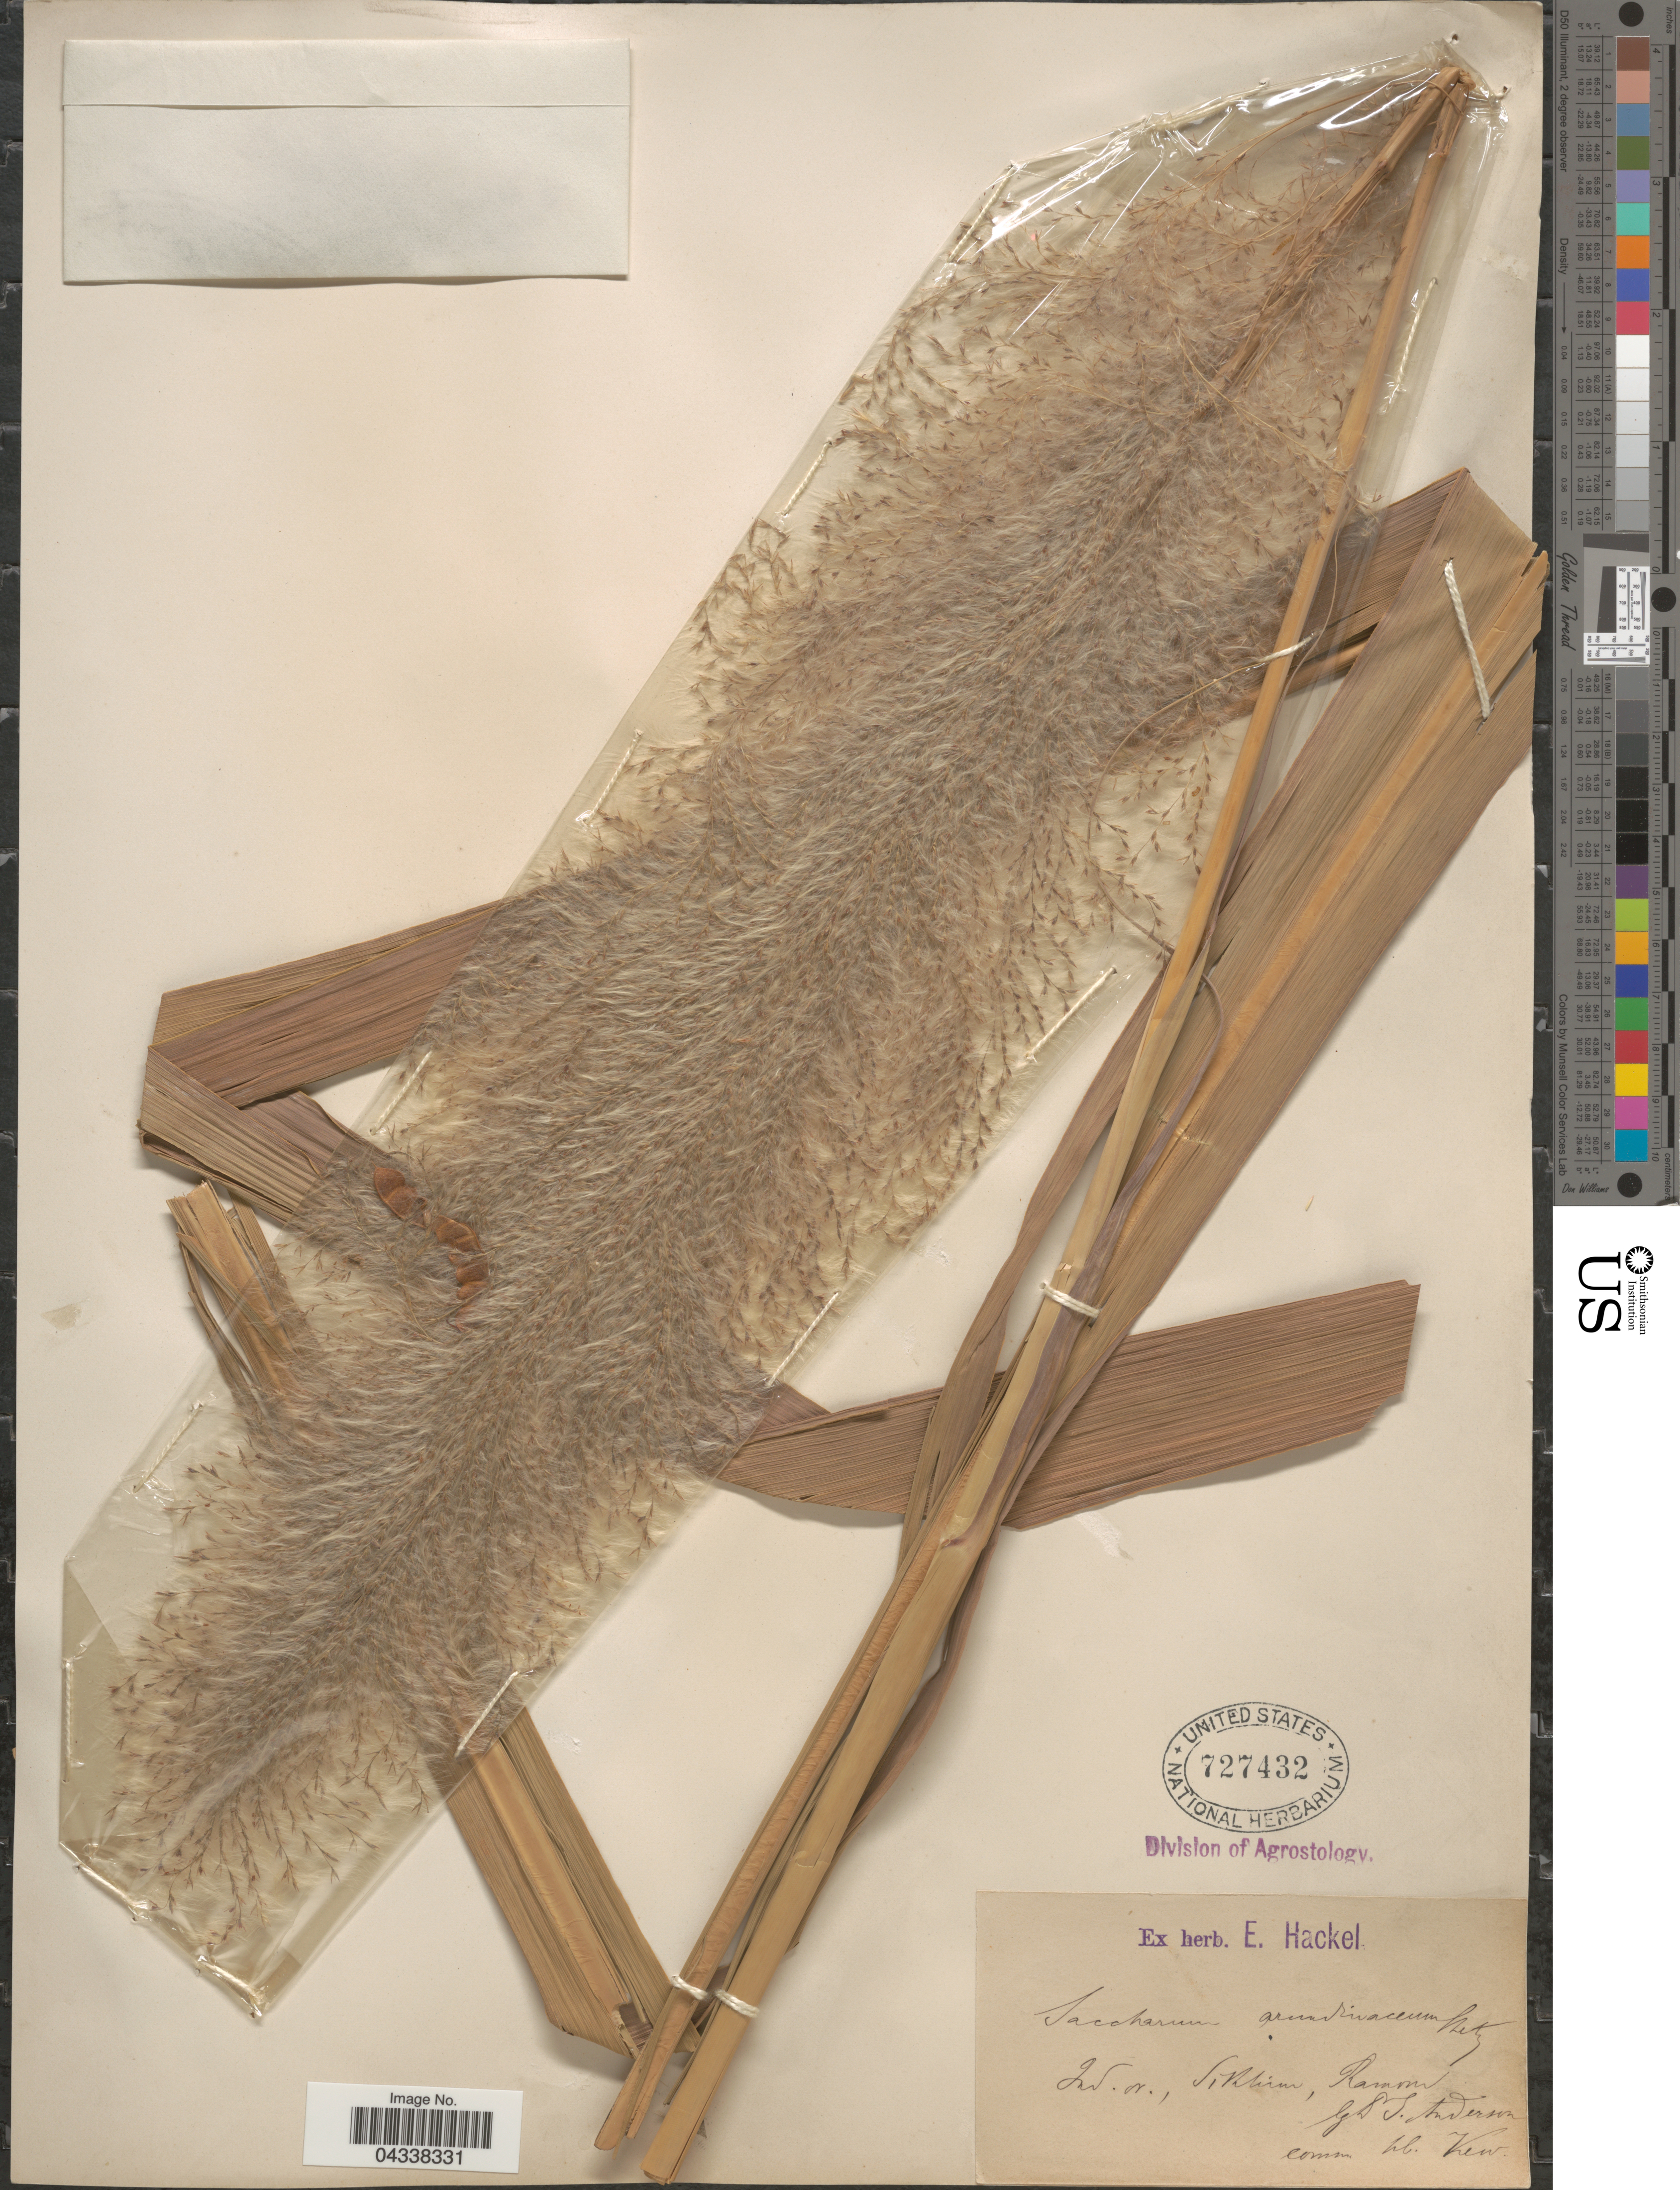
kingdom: Plantae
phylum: Tracheophyta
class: Liliopsida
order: Poales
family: Poaceae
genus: Tripidium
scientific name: Tripidium arundinaceum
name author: (Retz.) Welker et al.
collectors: D. J. Anderson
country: India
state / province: Sikkim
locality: Ind. or., Ramon.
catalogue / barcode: US 727432